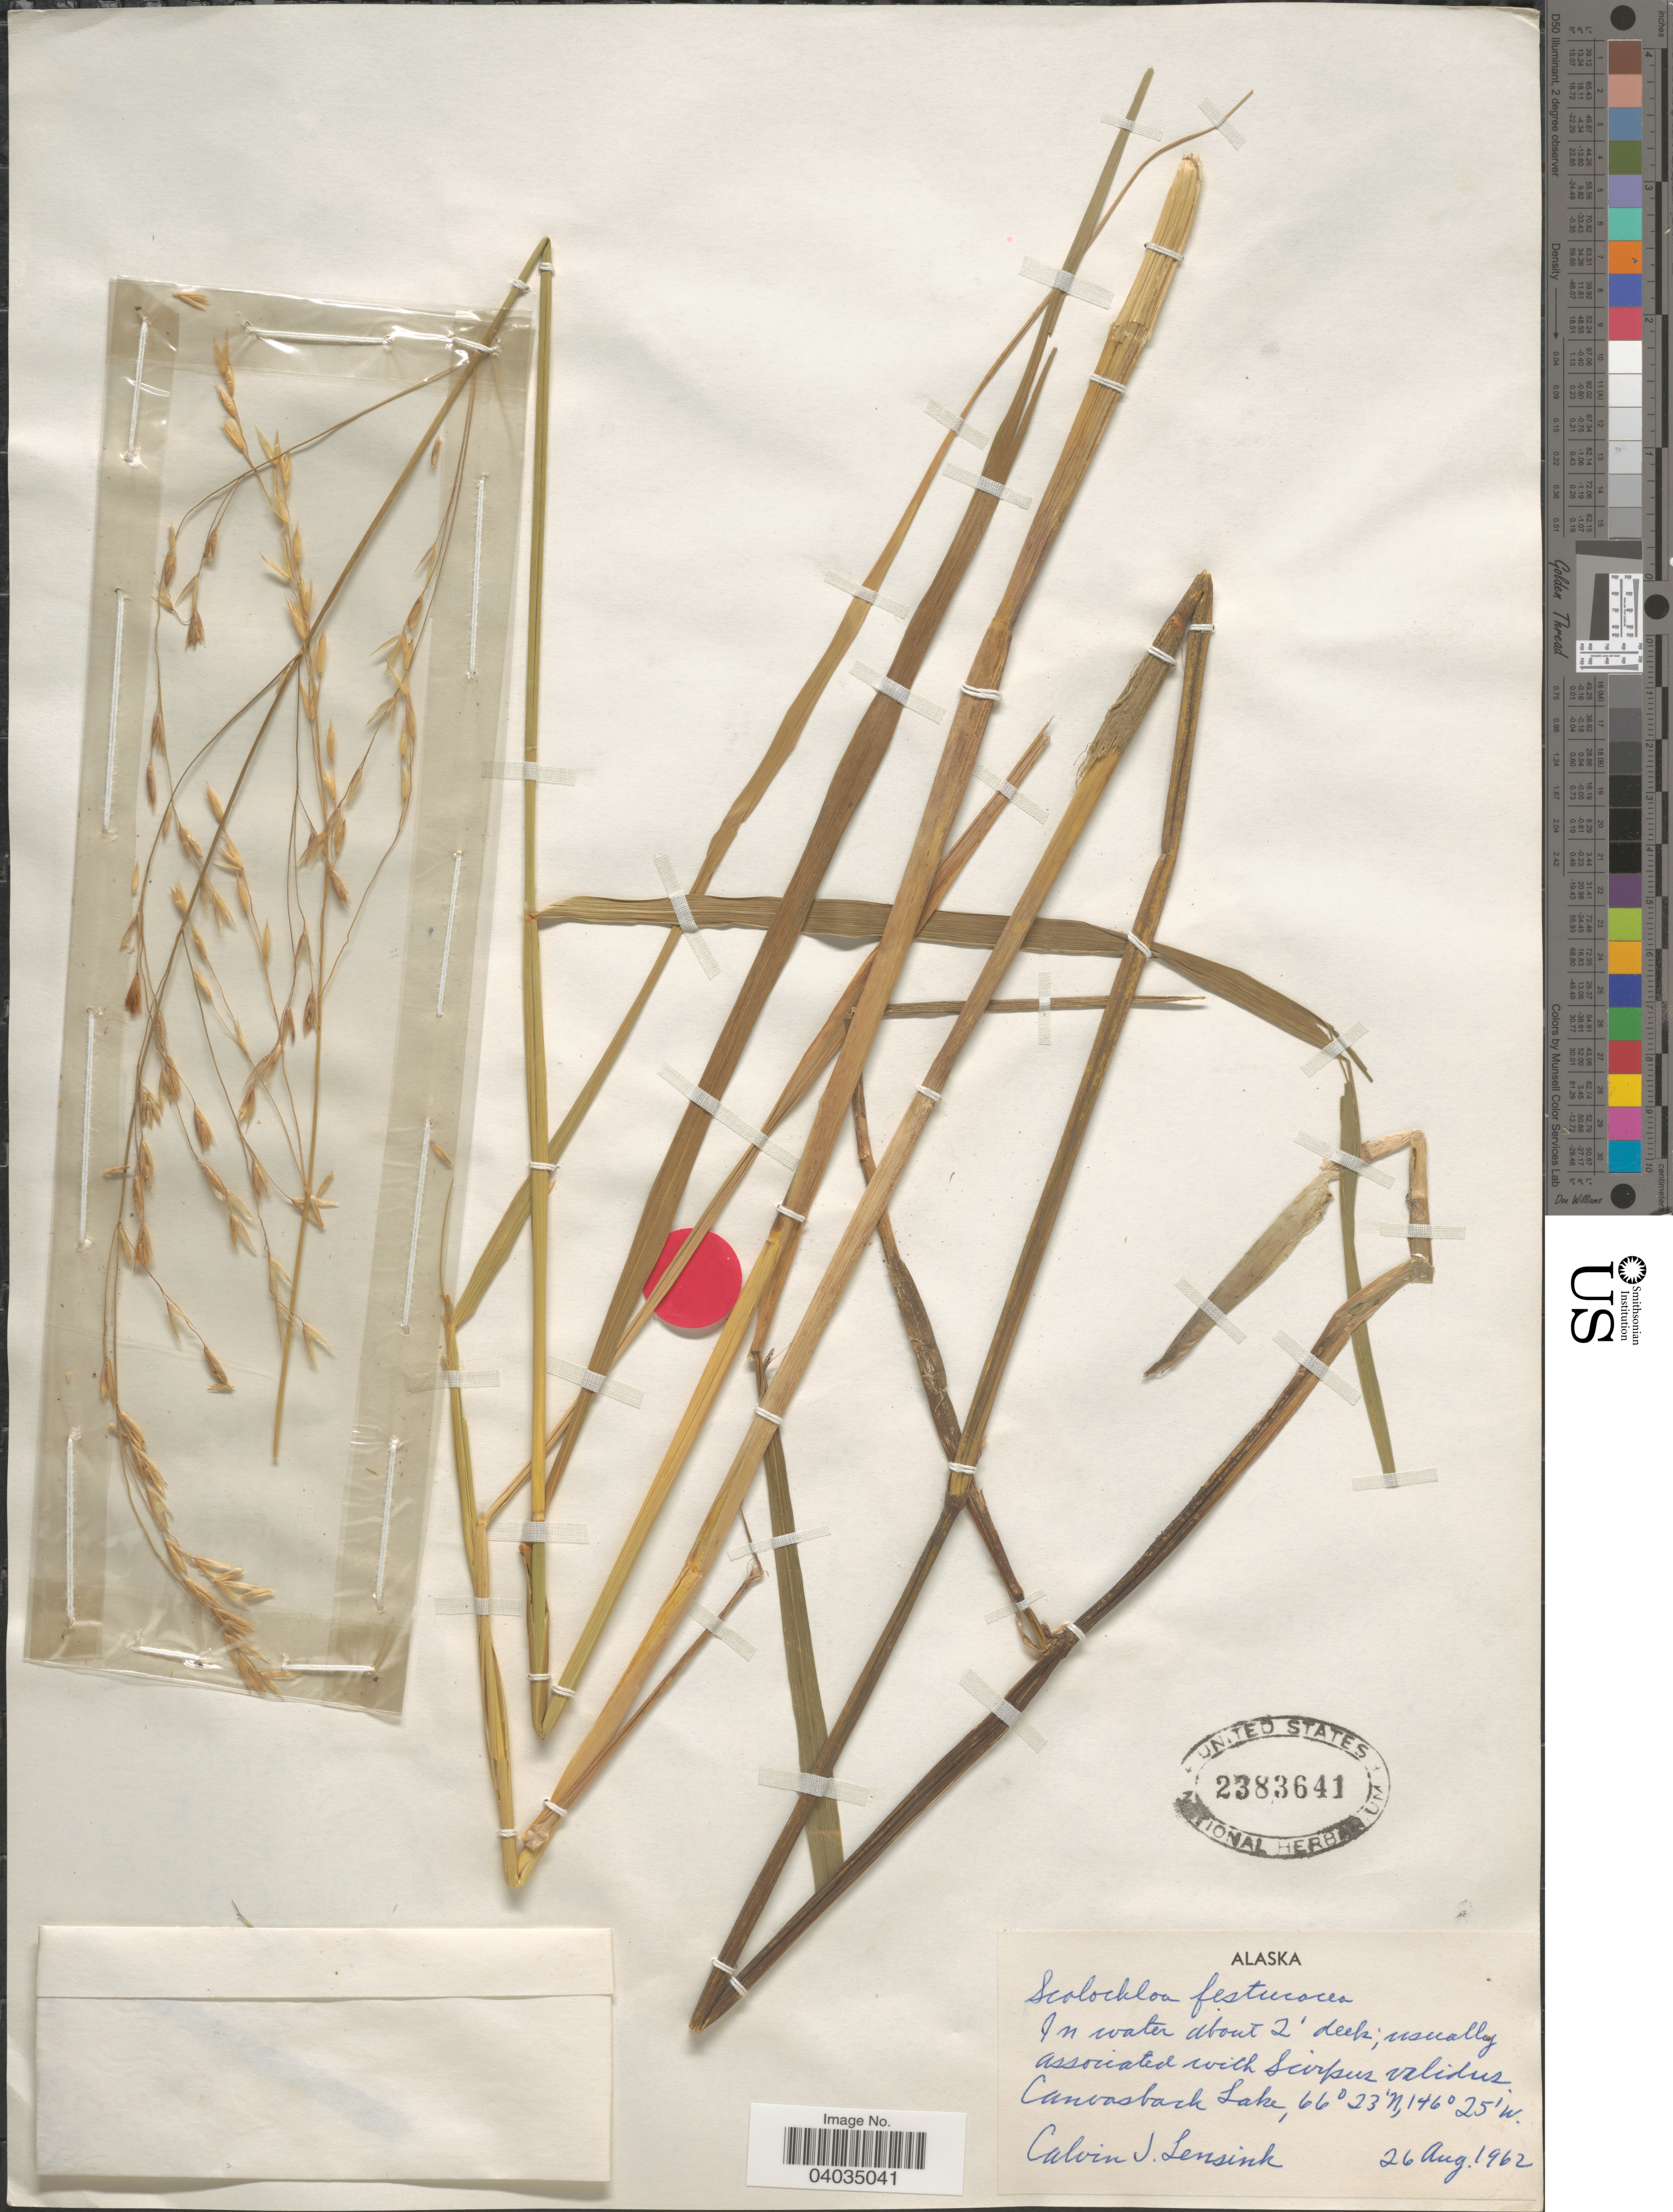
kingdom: Plantae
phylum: Tracheophyta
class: Liliopsida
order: Poales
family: Poaceae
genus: Scolochloa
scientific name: Scolochloa festucacea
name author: (Willd.) Link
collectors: C. Lensink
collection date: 1962-08-26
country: United States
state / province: Alaska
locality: Canvasback Lake.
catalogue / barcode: US 2383641